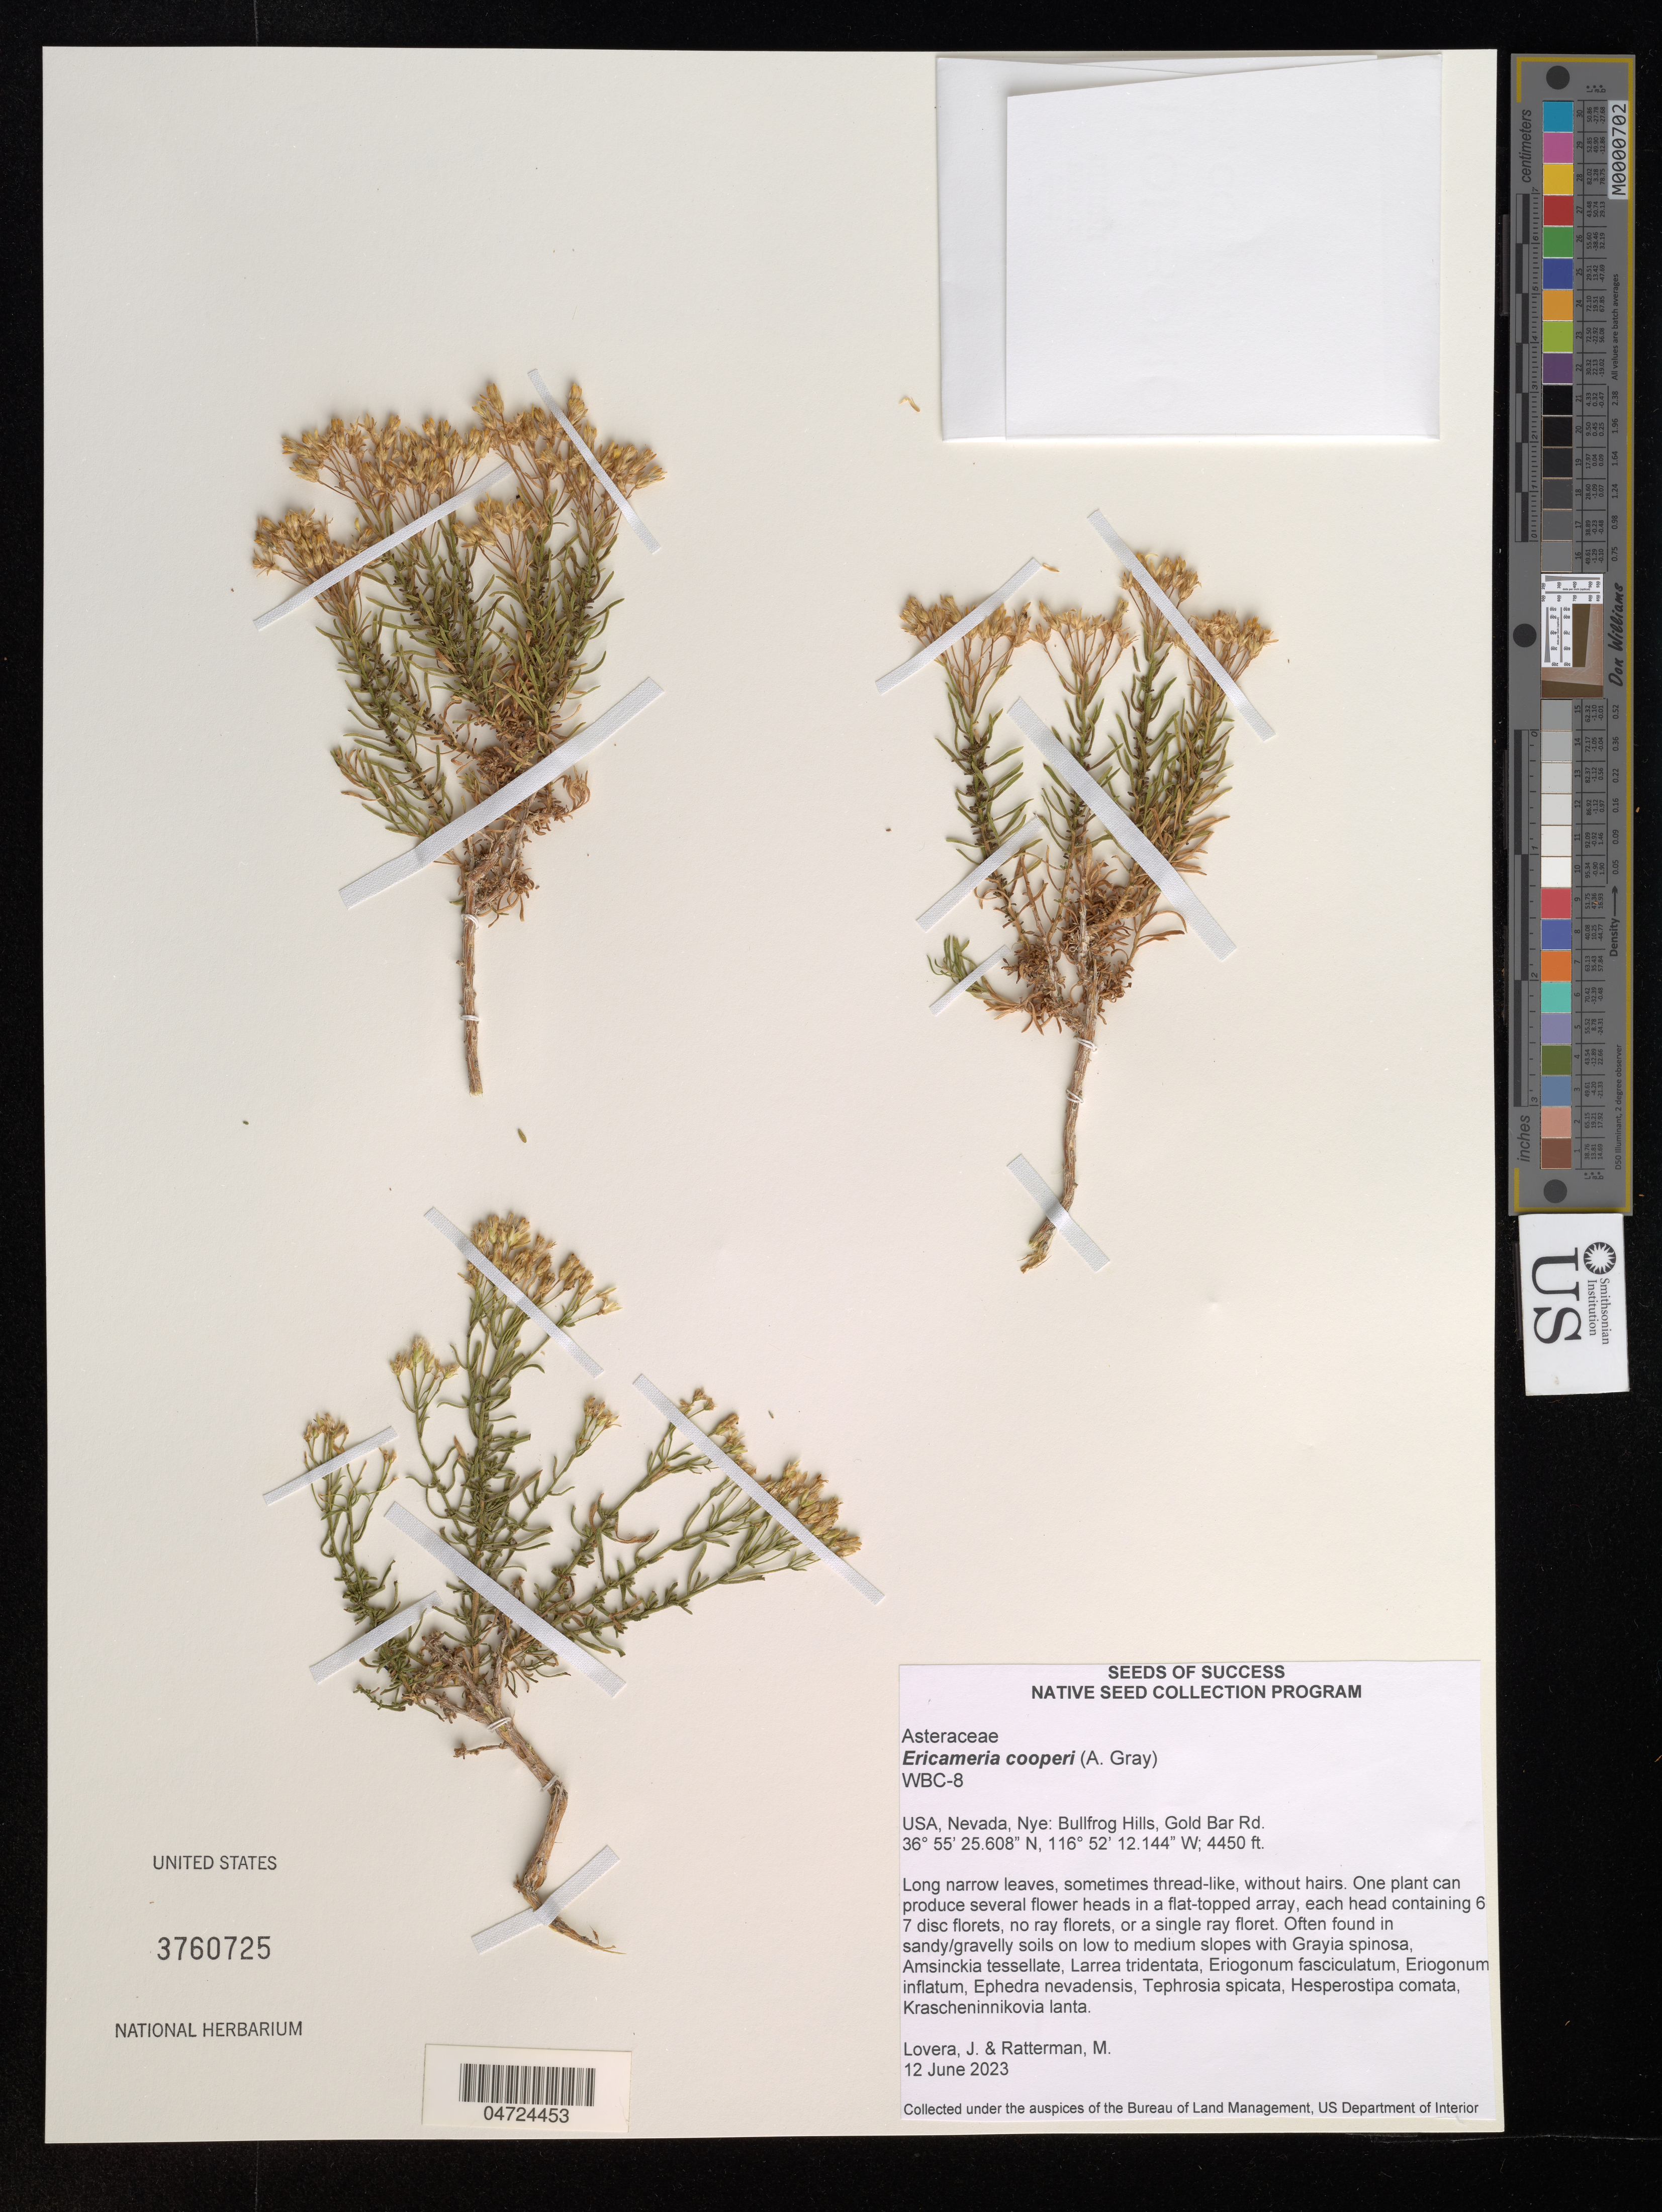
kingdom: Plantae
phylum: Tracheophyta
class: Magnoliopsida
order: Asterales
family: Asteraceae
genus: Ericameria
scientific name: Ericameria cooperi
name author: (A. Gray) Hall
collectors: J. Lovera & M. Ratterman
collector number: WBC-8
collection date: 2023-06-12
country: United States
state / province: Nevada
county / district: Nye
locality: Nye: Bullfrog Hills, Gold Bar Rd.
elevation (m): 1356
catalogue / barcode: US 3760725